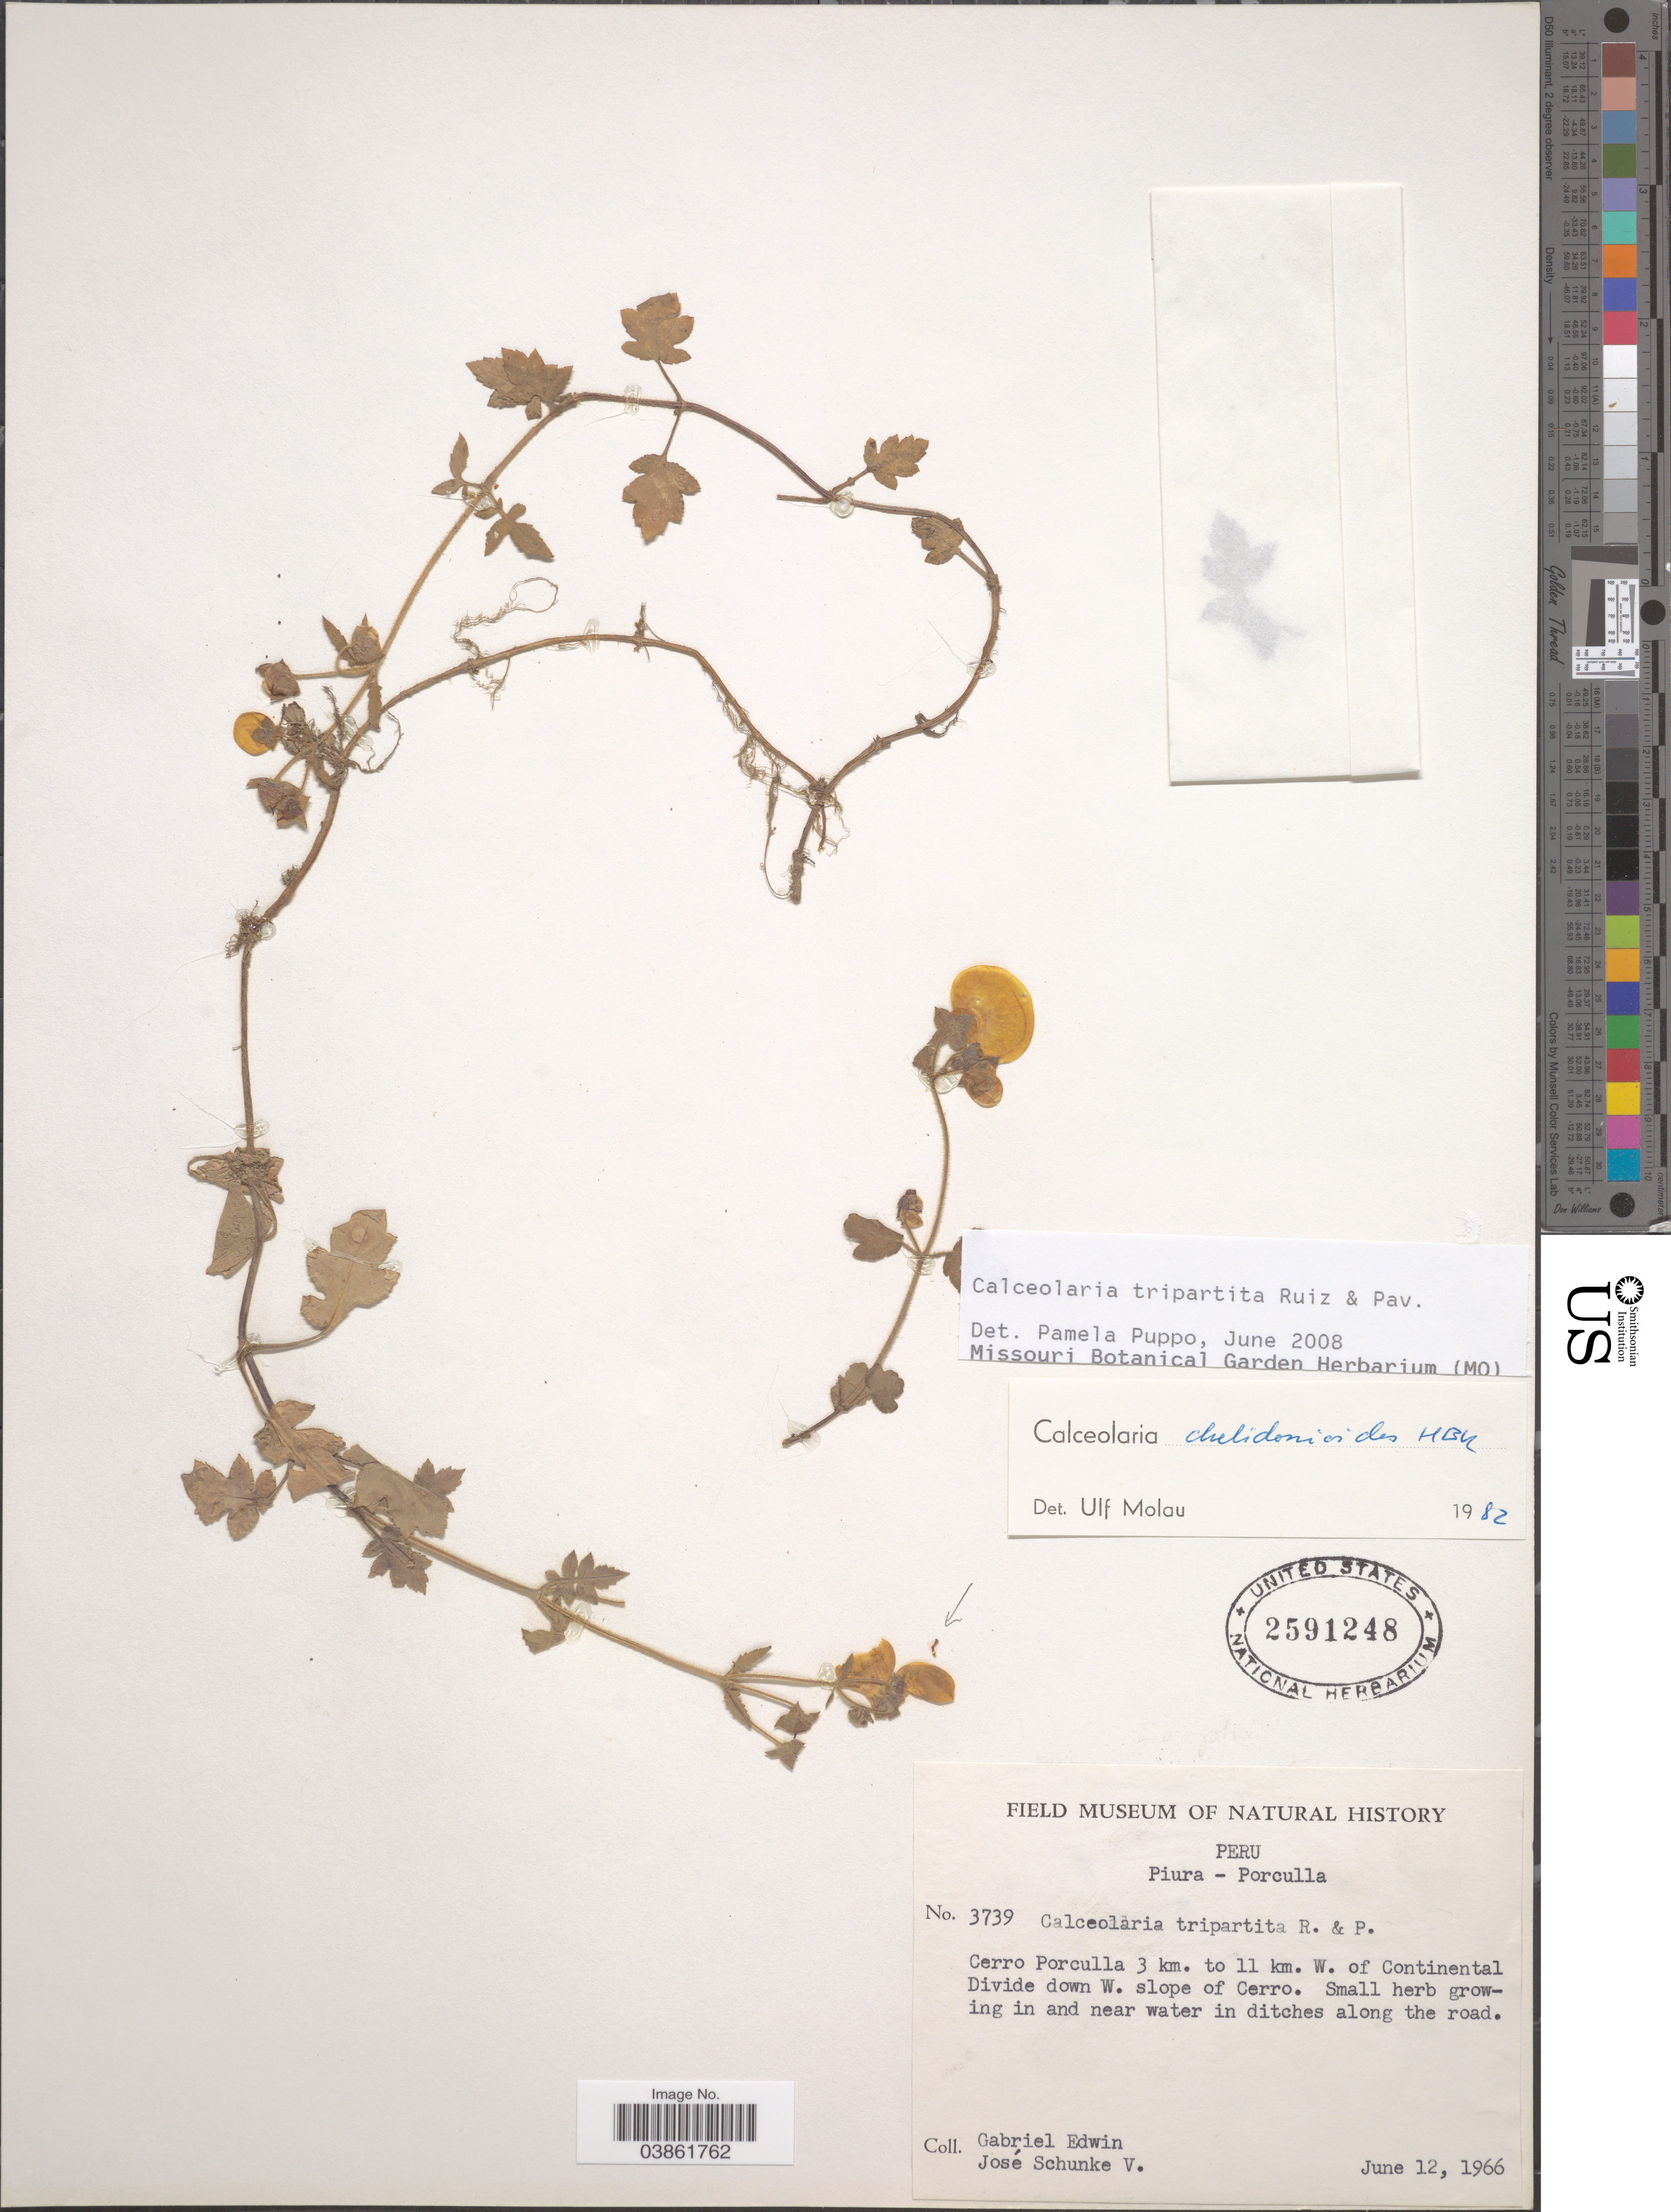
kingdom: Plantae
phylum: Tracheophyta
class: Magnoliopsida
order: Lamiales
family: Calceolariaceae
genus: Calceolaria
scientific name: Calceolaria tripartita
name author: Ruiz & Pav.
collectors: G. Edwin & J. Schunke Vigo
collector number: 3739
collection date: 1966-06-12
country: Peru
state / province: Piura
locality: Porculla. Cerro Porculla 3 km. to 11 km. W. of Continental Divide down W. slope of Cerro.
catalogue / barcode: US 2591248